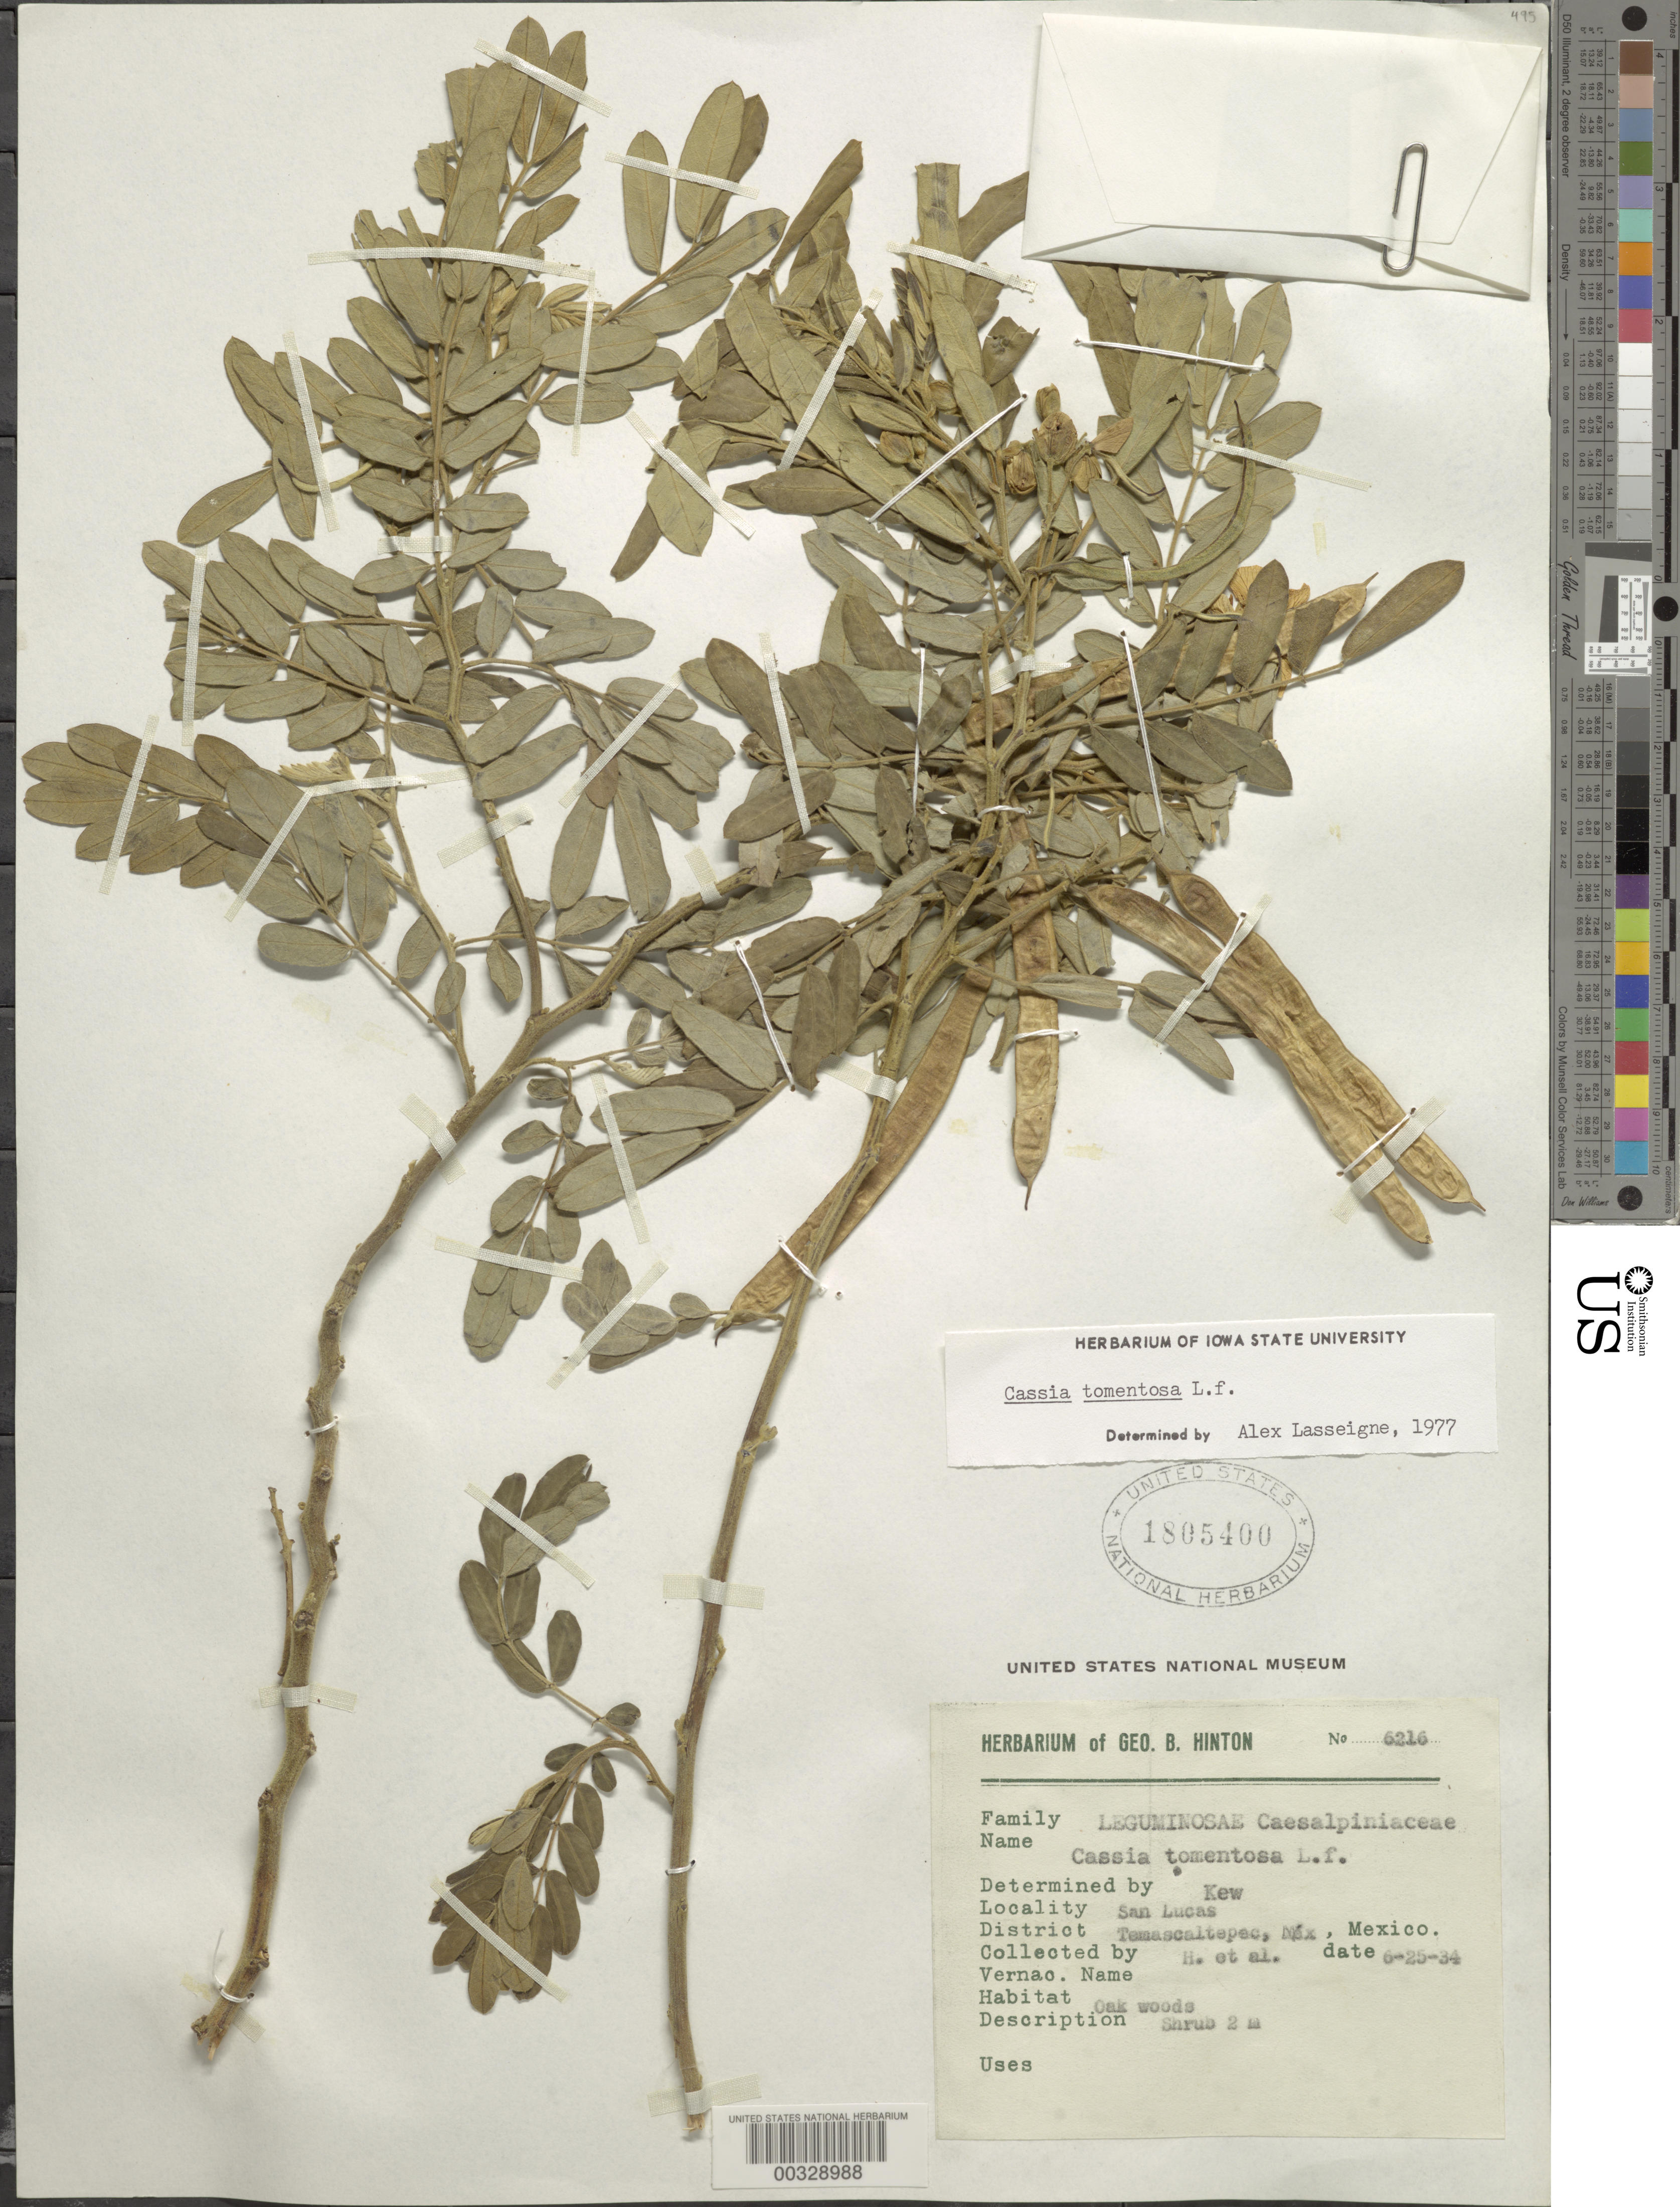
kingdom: Plantae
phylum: Tracheophyta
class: Magnoliopsida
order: Fabales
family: Fabaceae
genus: Senna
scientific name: Senna multiglandulosa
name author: (Jacq.) H.S. Irwin & Barneby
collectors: G. B. Hinton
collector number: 6216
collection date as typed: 25 Jun 1934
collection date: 1934-06-25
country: Mexico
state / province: México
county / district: Temascaltepec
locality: San Lucas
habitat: Oak woods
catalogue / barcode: US 1805400